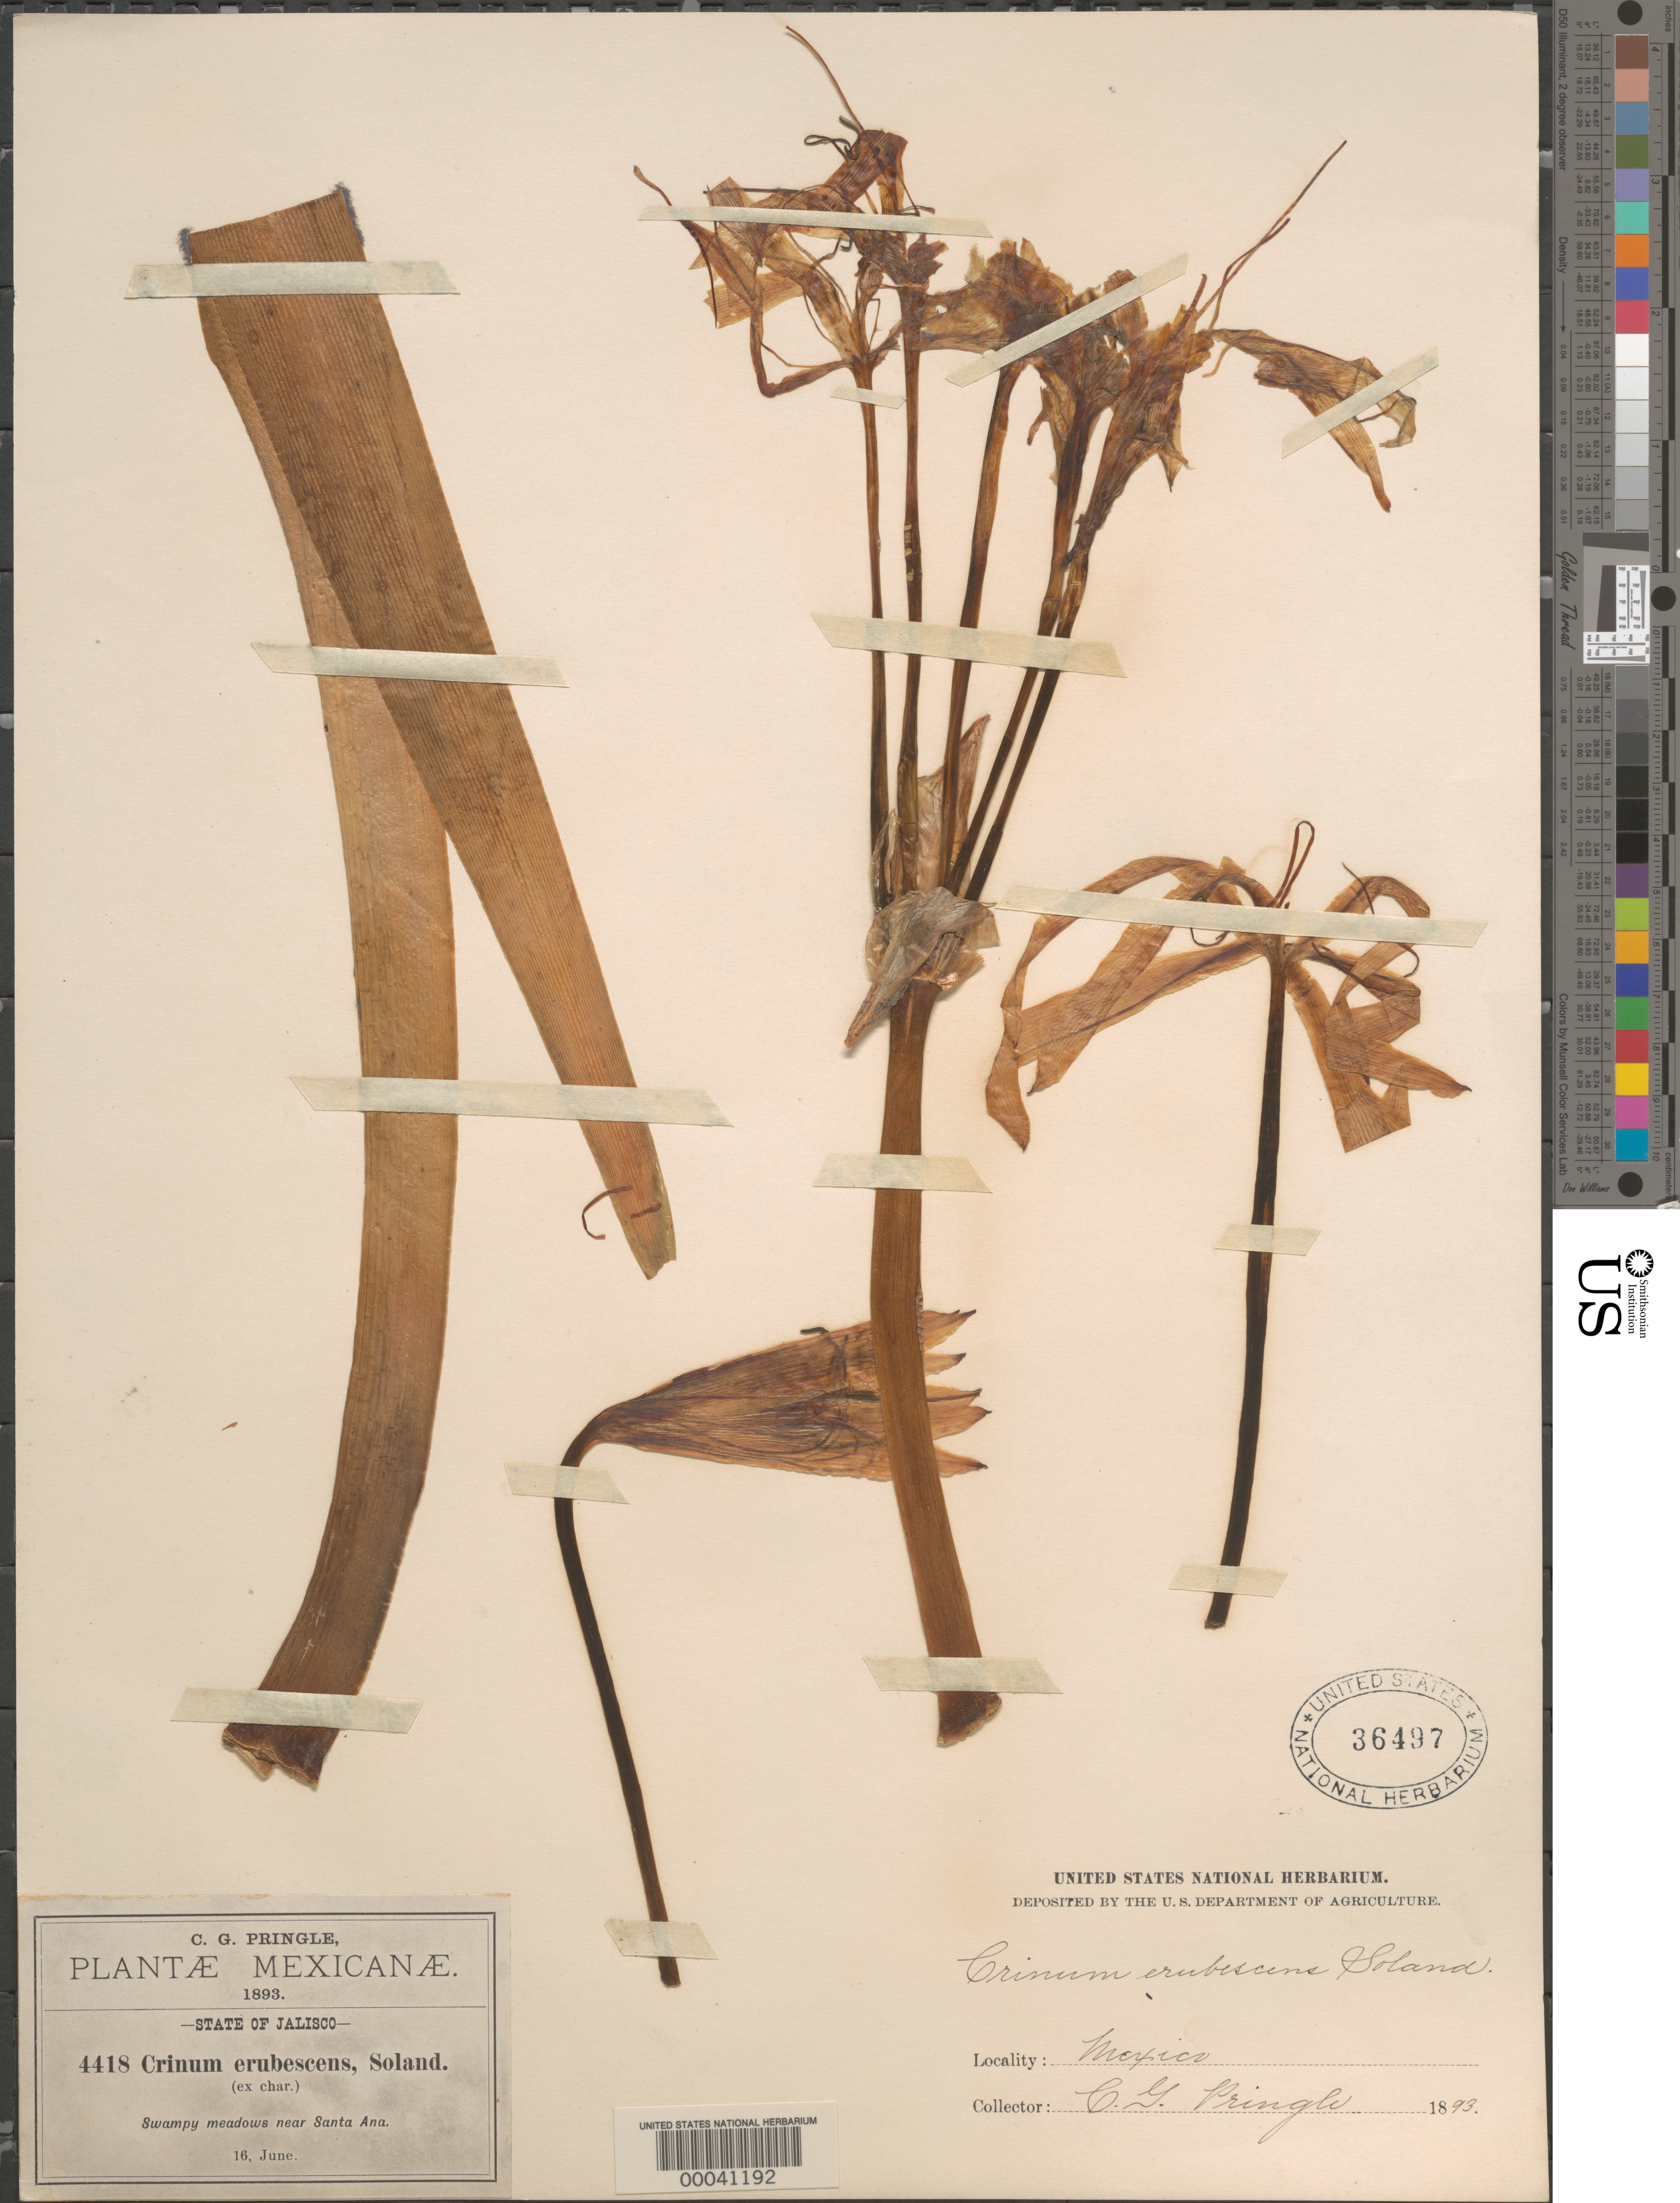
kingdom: Plantae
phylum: Tracheophyta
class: Liliopsida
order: Asparagales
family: Amaryllidaceae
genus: Crinum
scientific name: Crinum erubescens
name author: Aiton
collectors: C. G. Pringle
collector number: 4418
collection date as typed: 16 Jun 1893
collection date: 1893-06-16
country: Mexico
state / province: Jalisco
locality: Near Santa Ana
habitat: Swampy meadows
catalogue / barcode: US 36497